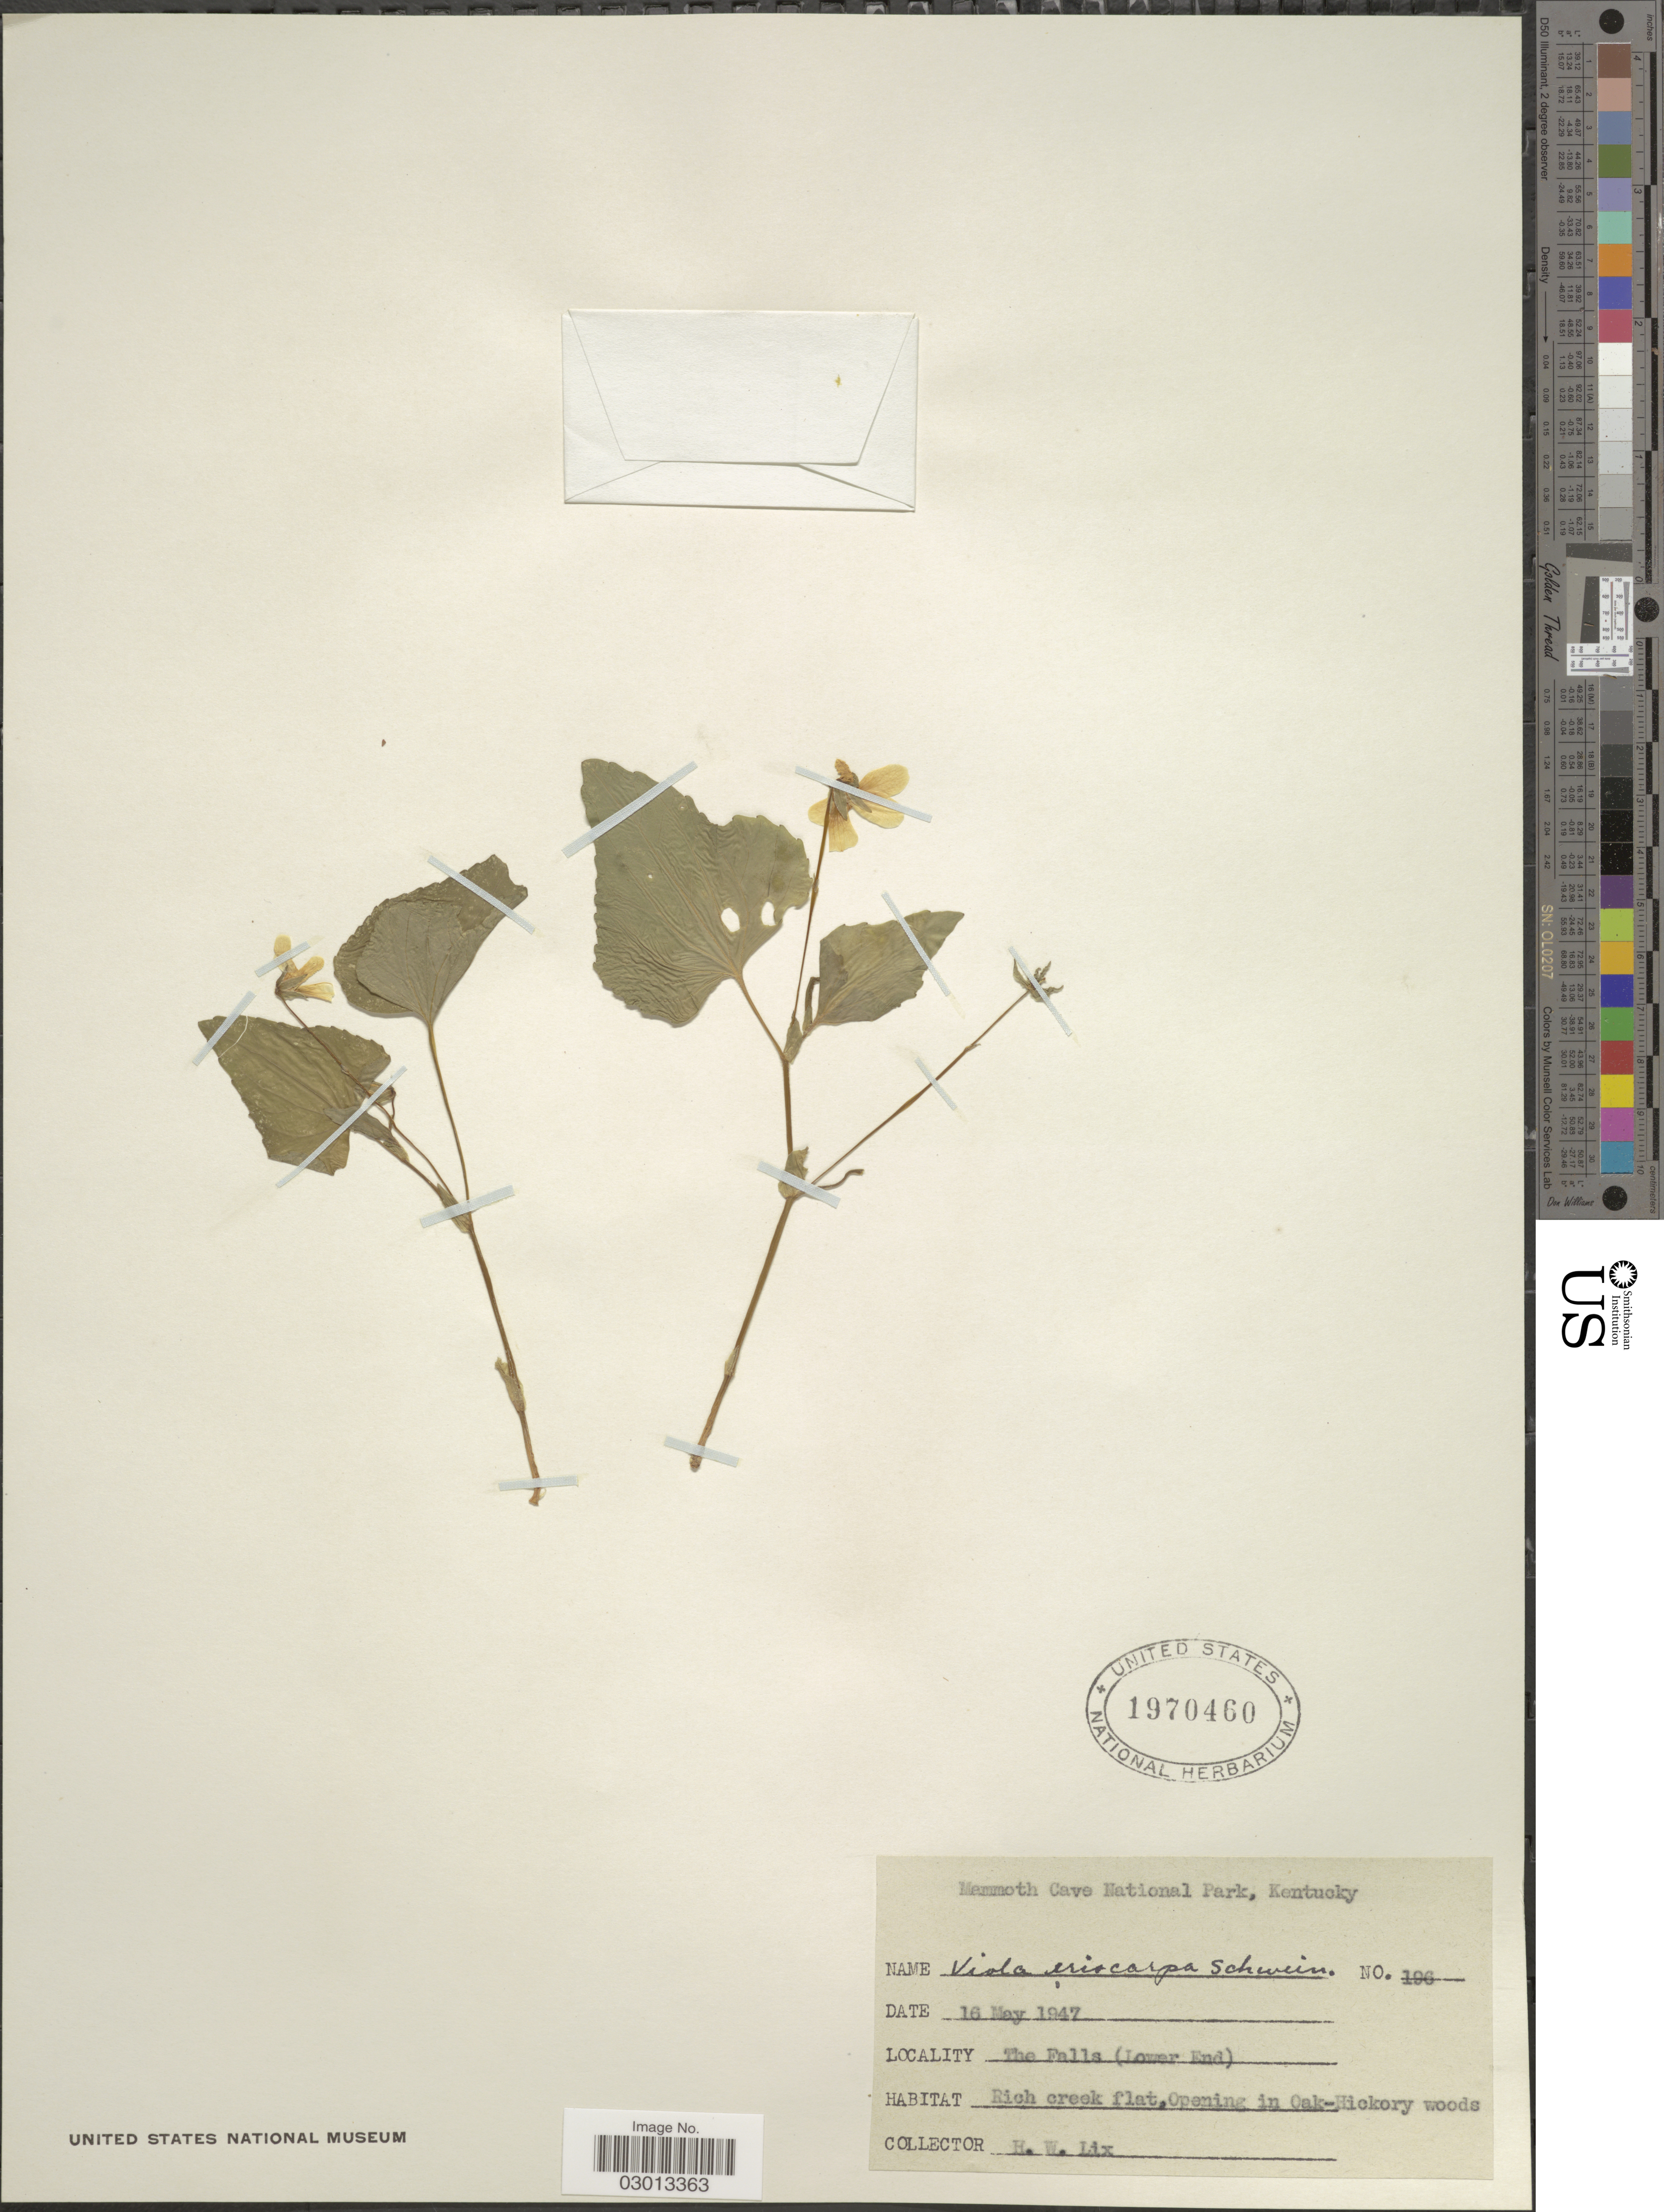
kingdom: Plantae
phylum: Tracheophyta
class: Magnoliopsida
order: Malpighiales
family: Violaceae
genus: Viola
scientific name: Viola pensylvanica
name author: Michx.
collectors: H. W. Lix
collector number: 196*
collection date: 1947-05-16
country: United States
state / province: Kentucky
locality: Mammoth Cave National Park. The Falls (Lower End).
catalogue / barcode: US 1970460